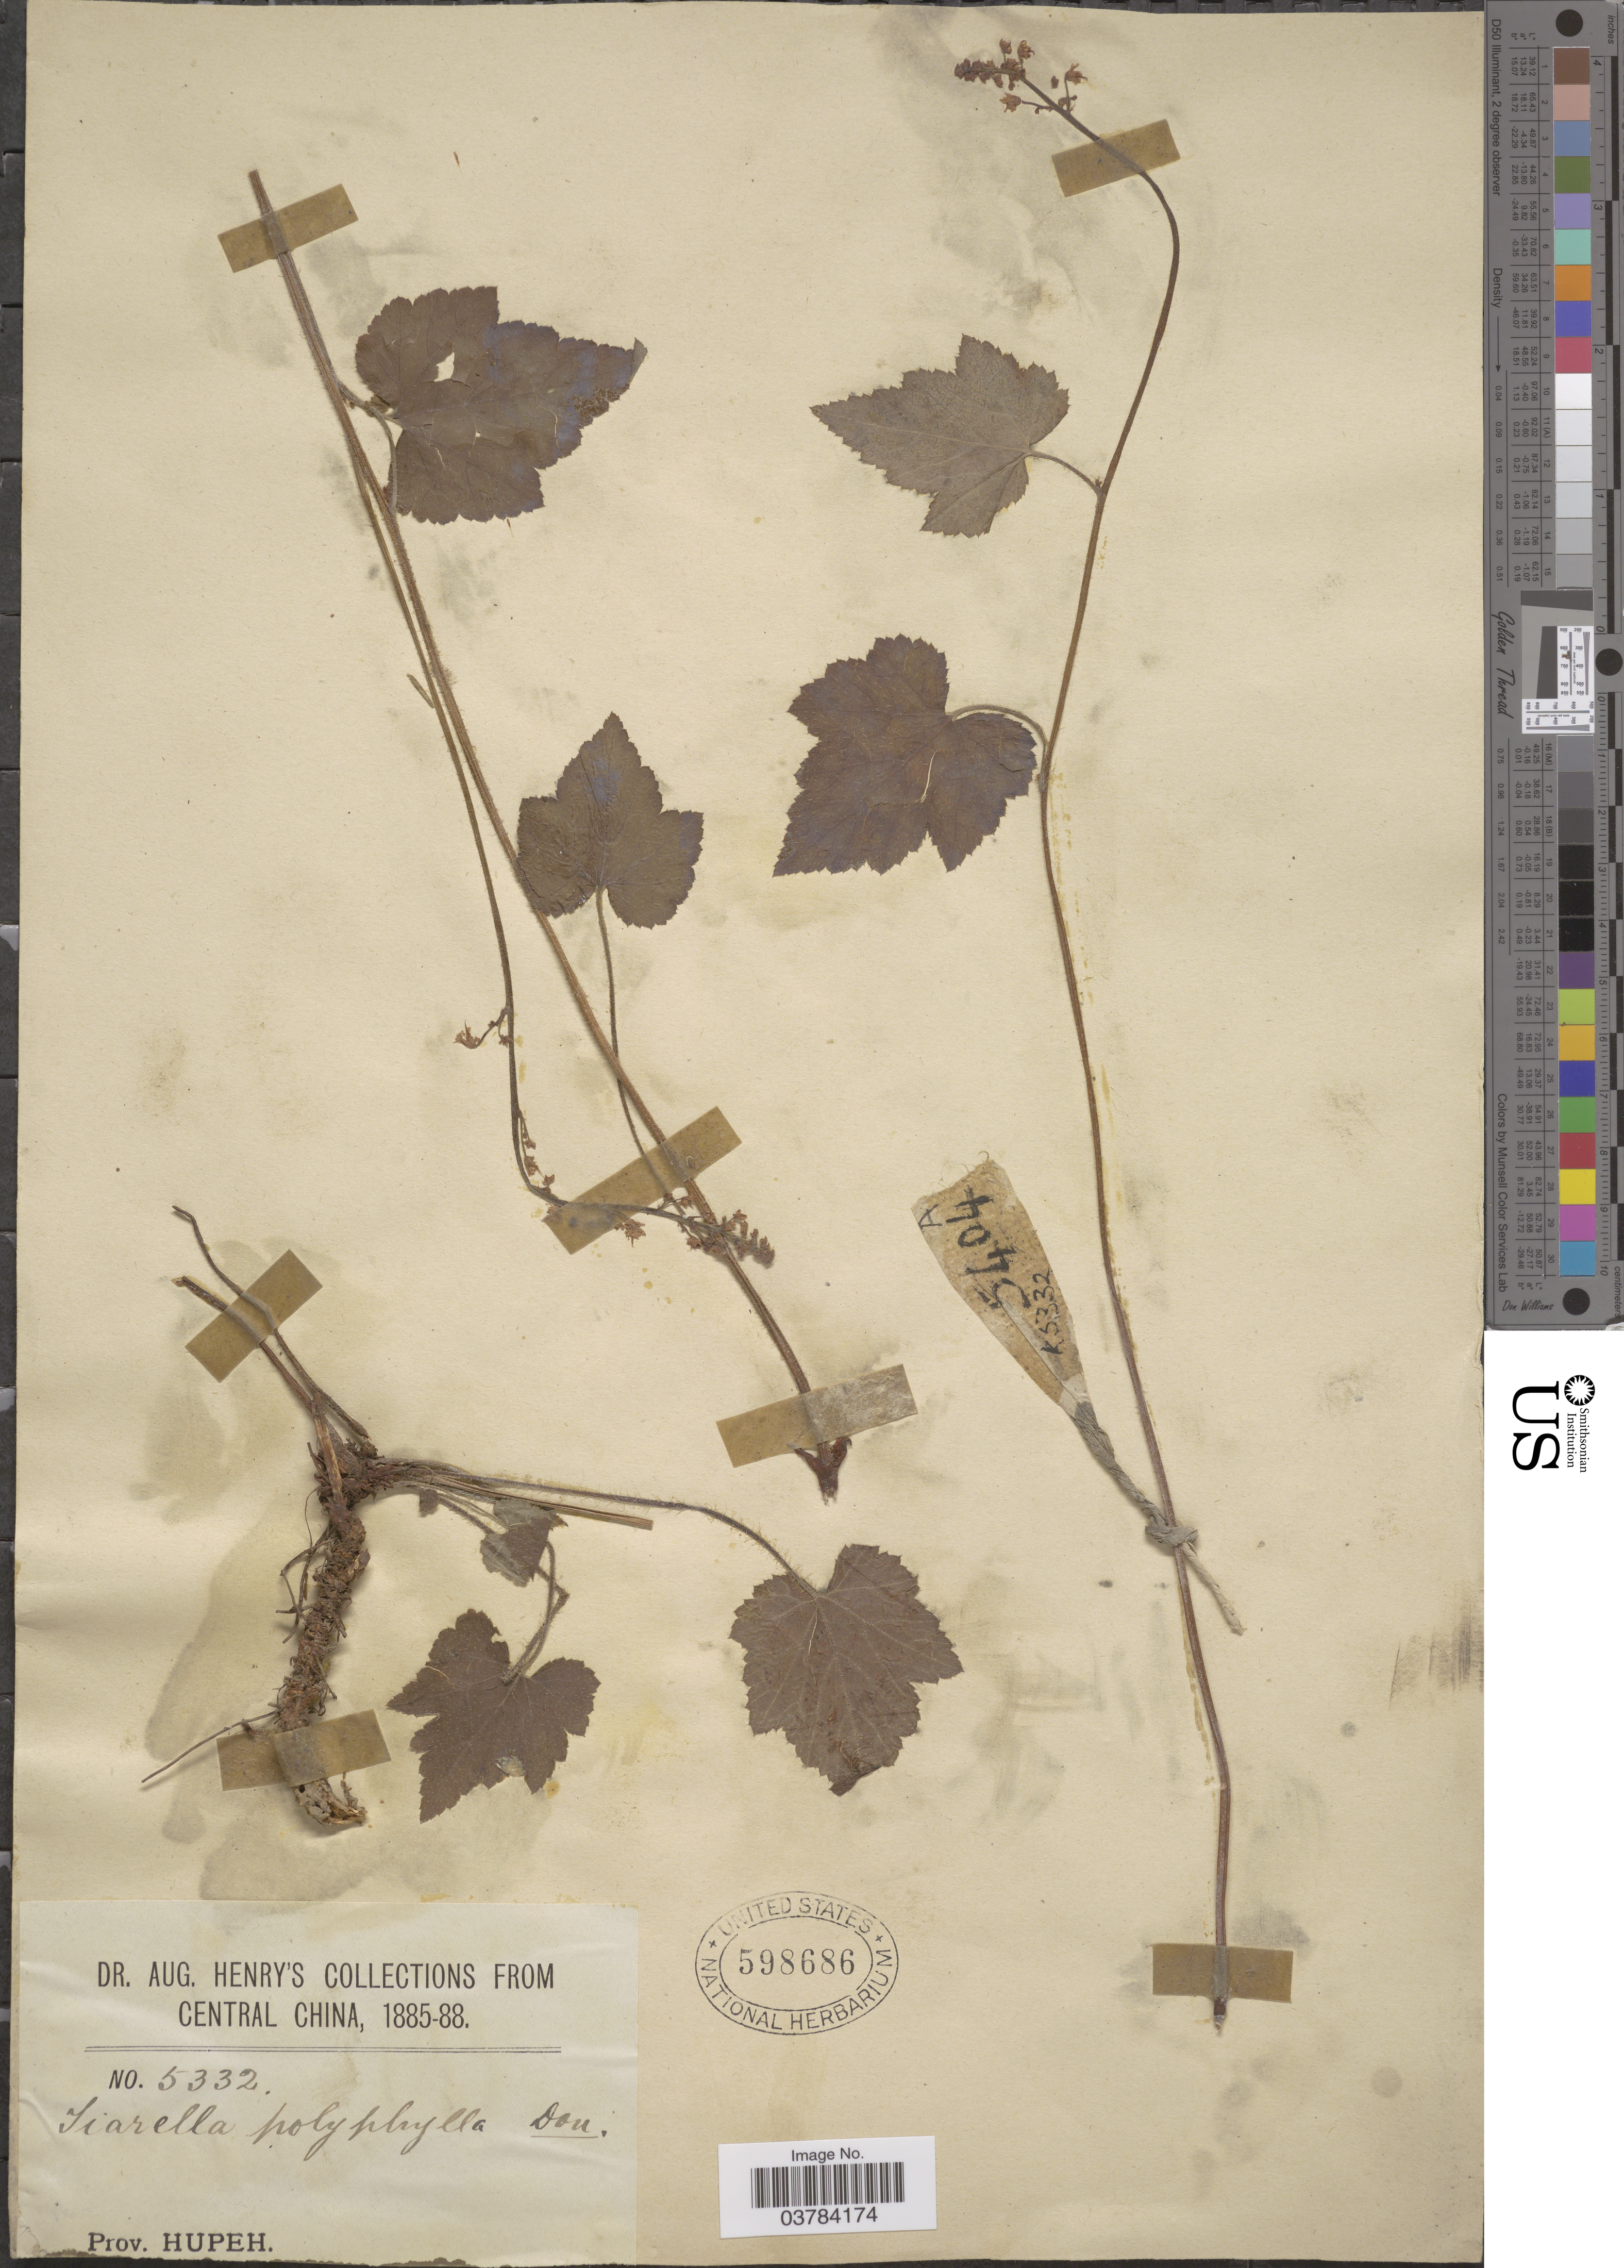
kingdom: Plantae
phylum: Tracheophyta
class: Magnoliopsida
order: Saxifragales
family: Saxifragaceae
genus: Tiarella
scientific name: Tiarella polyphylla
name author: D. Don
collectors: A. Henry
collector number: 5332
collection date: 1885/1888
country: China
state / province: Hubei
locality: Central China. Prov. Hupeh.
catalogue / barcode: US 598686